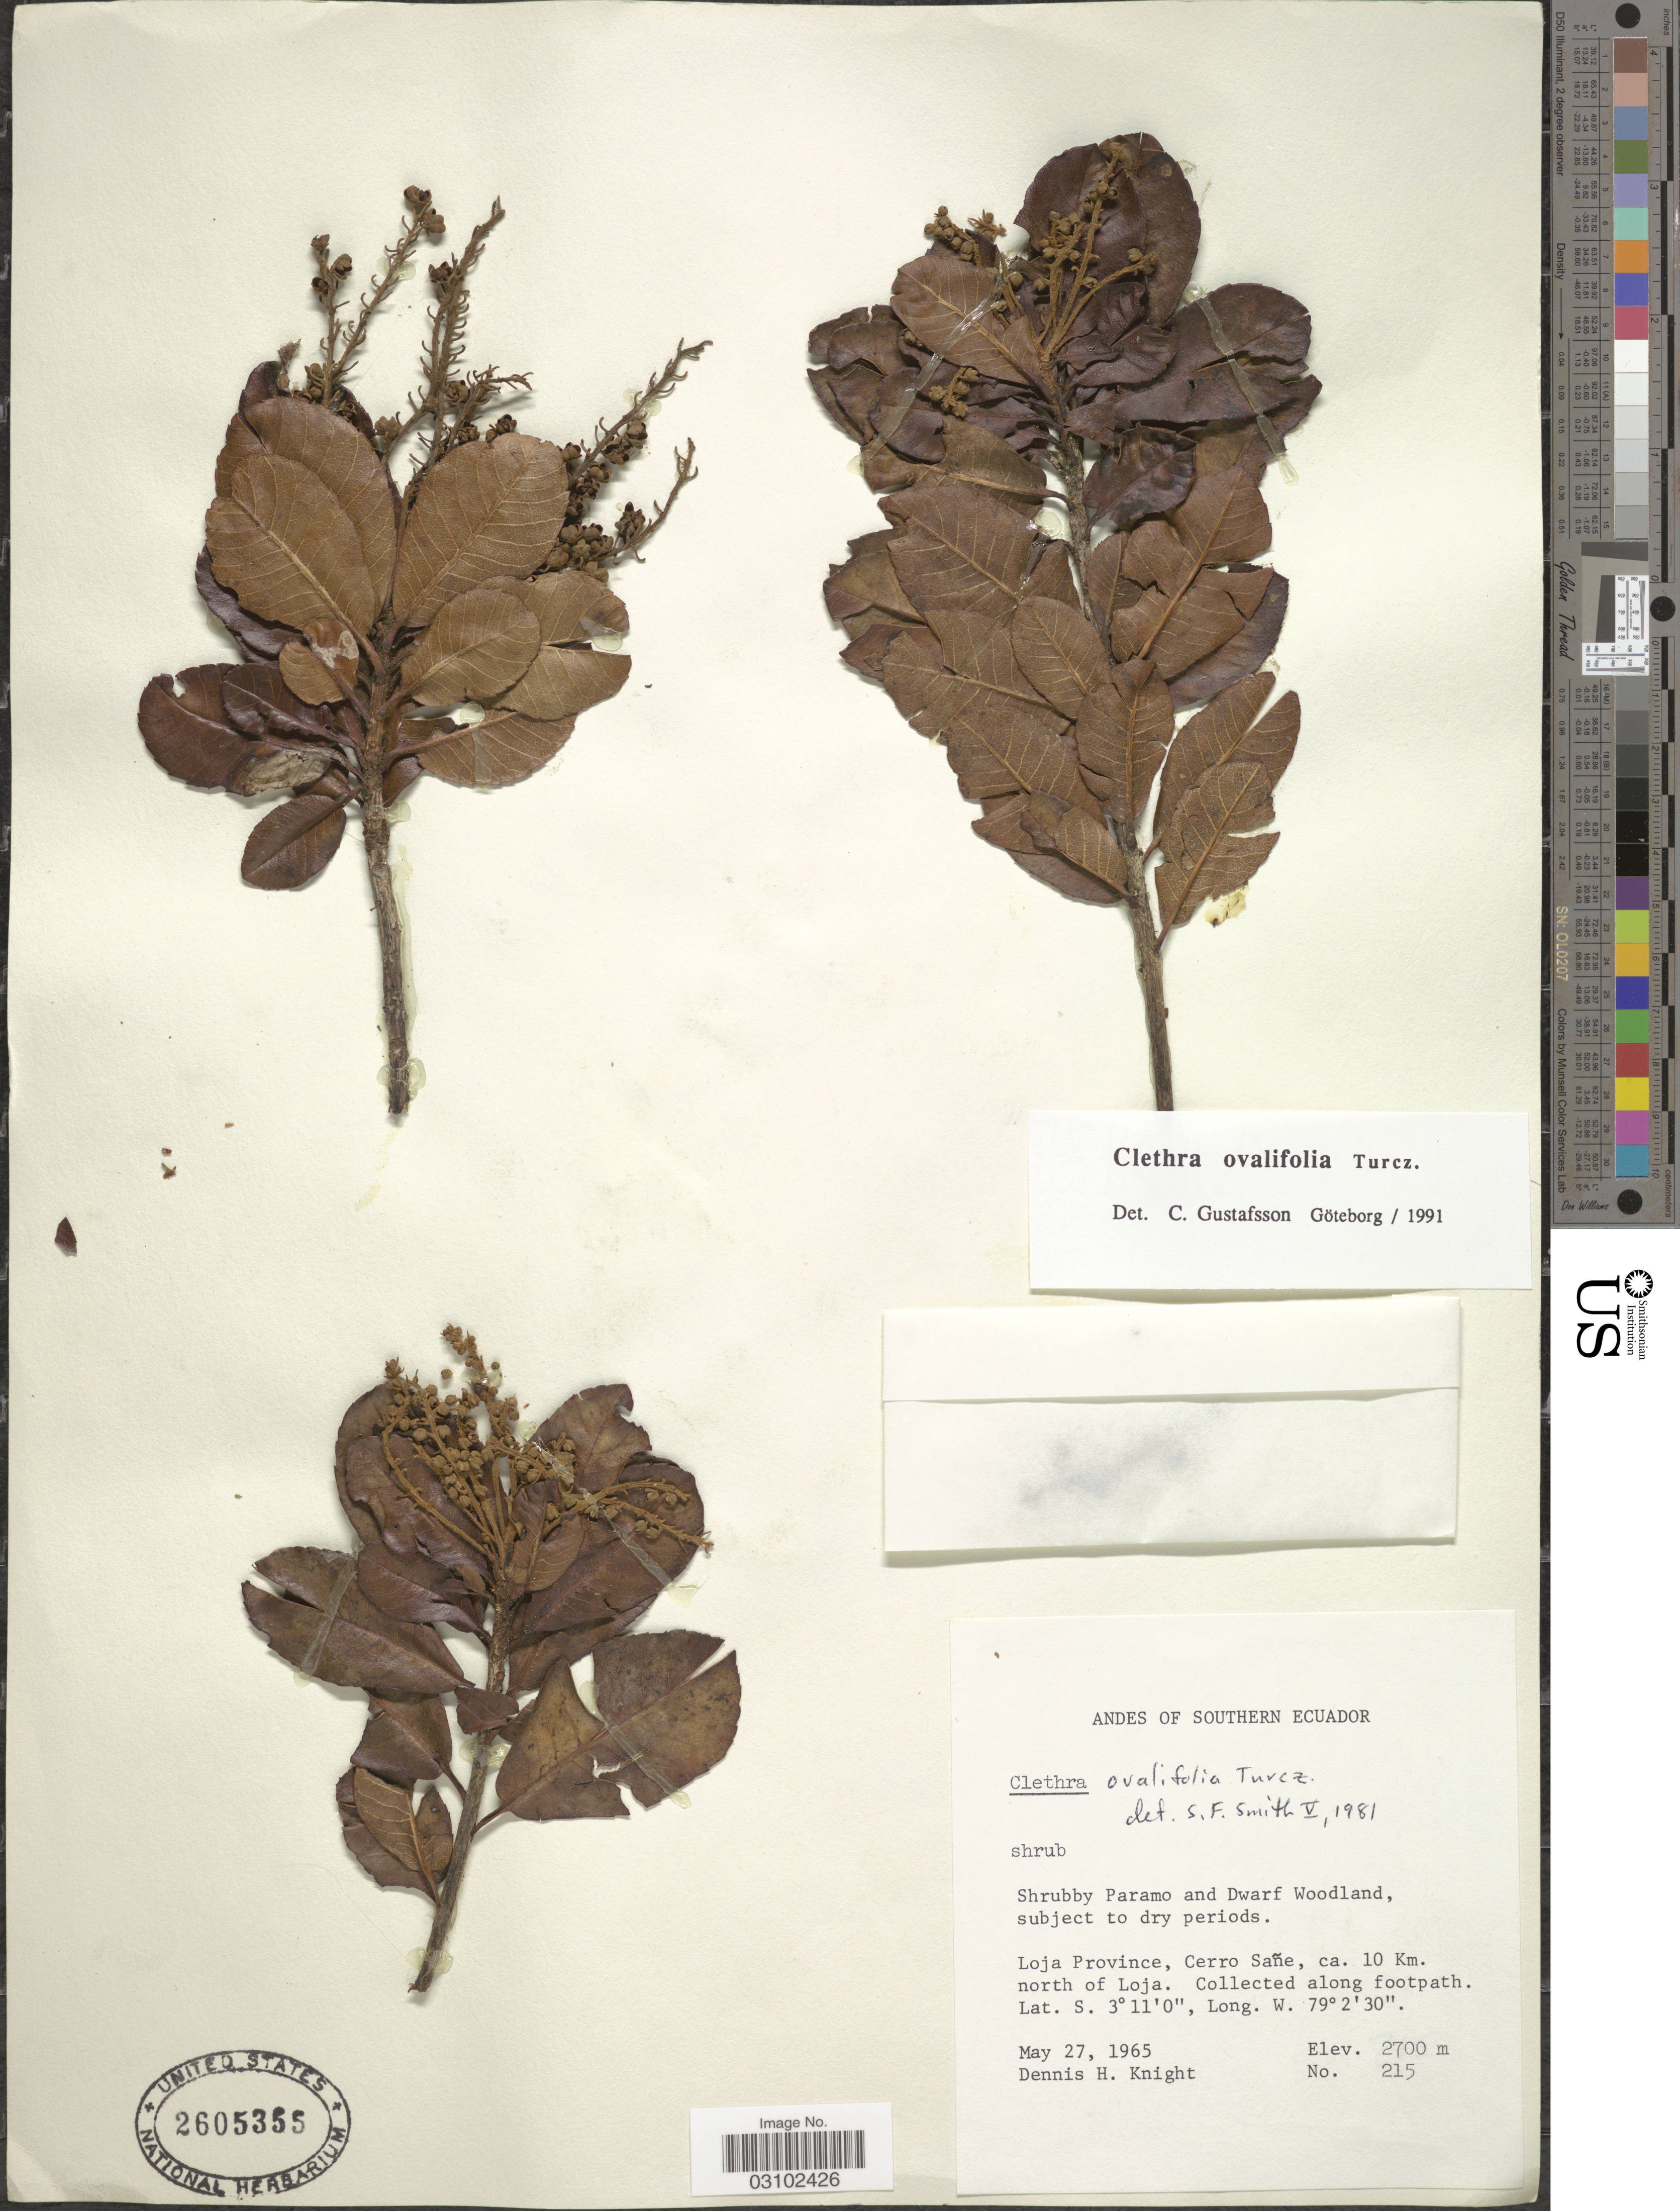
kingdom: Plantae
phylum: Tracheophyta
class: Magnoliopsida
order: Ericales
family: Clethraceae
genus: Clethra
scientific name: Clethra ovalifolia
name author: Turcz.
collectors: D. Knight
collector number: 215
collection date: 1965-05-27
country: Ecuador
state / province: Loja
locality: Andes of Southern Ecuador, Loja Province, Cerro Sañe, ca. 10 Km. north of Loja.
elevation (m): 2700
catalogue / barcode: US 2605355